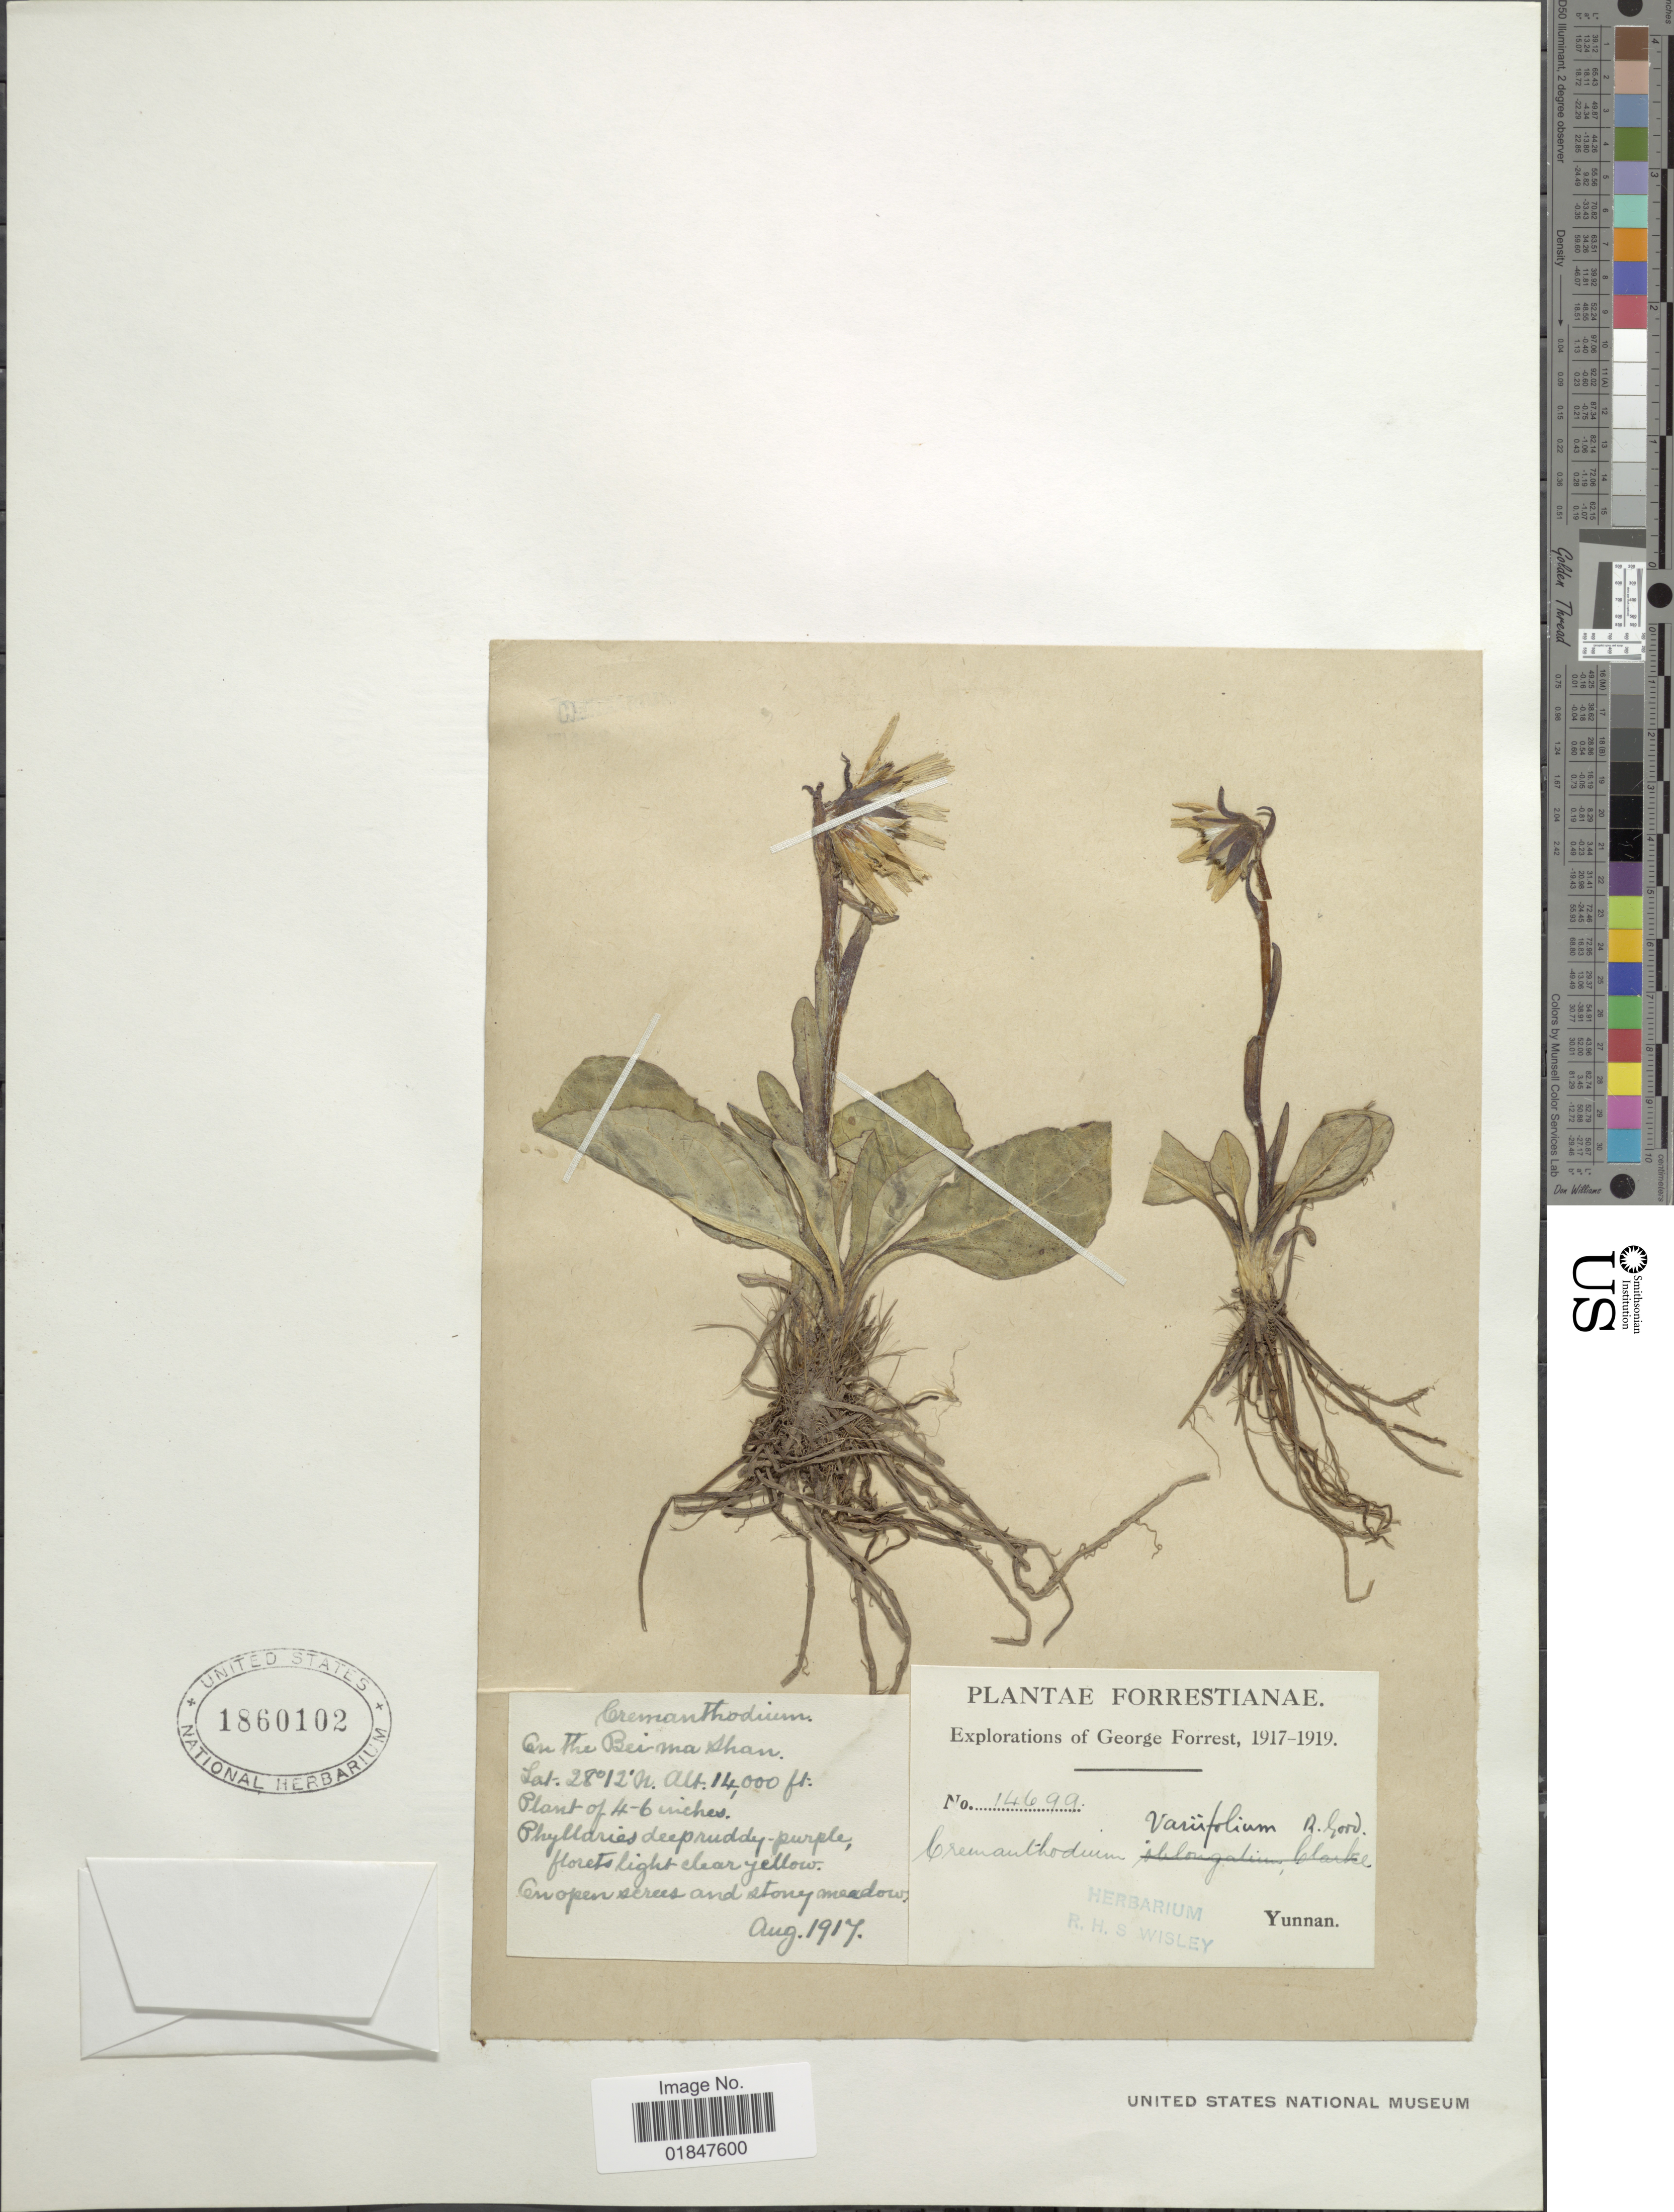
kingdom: Plantae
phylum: Tracheophyta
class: Magnoliopsida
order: Asterales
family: Asteraceae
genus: Cremanthodium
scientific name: Cremanthodium variifolium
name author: R.D. Good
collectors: G. Forrest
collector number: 14699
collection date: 1917-08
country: China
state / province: Yunnan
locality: On the Bei ma Shan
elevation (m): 4267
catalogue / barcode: US 1860102